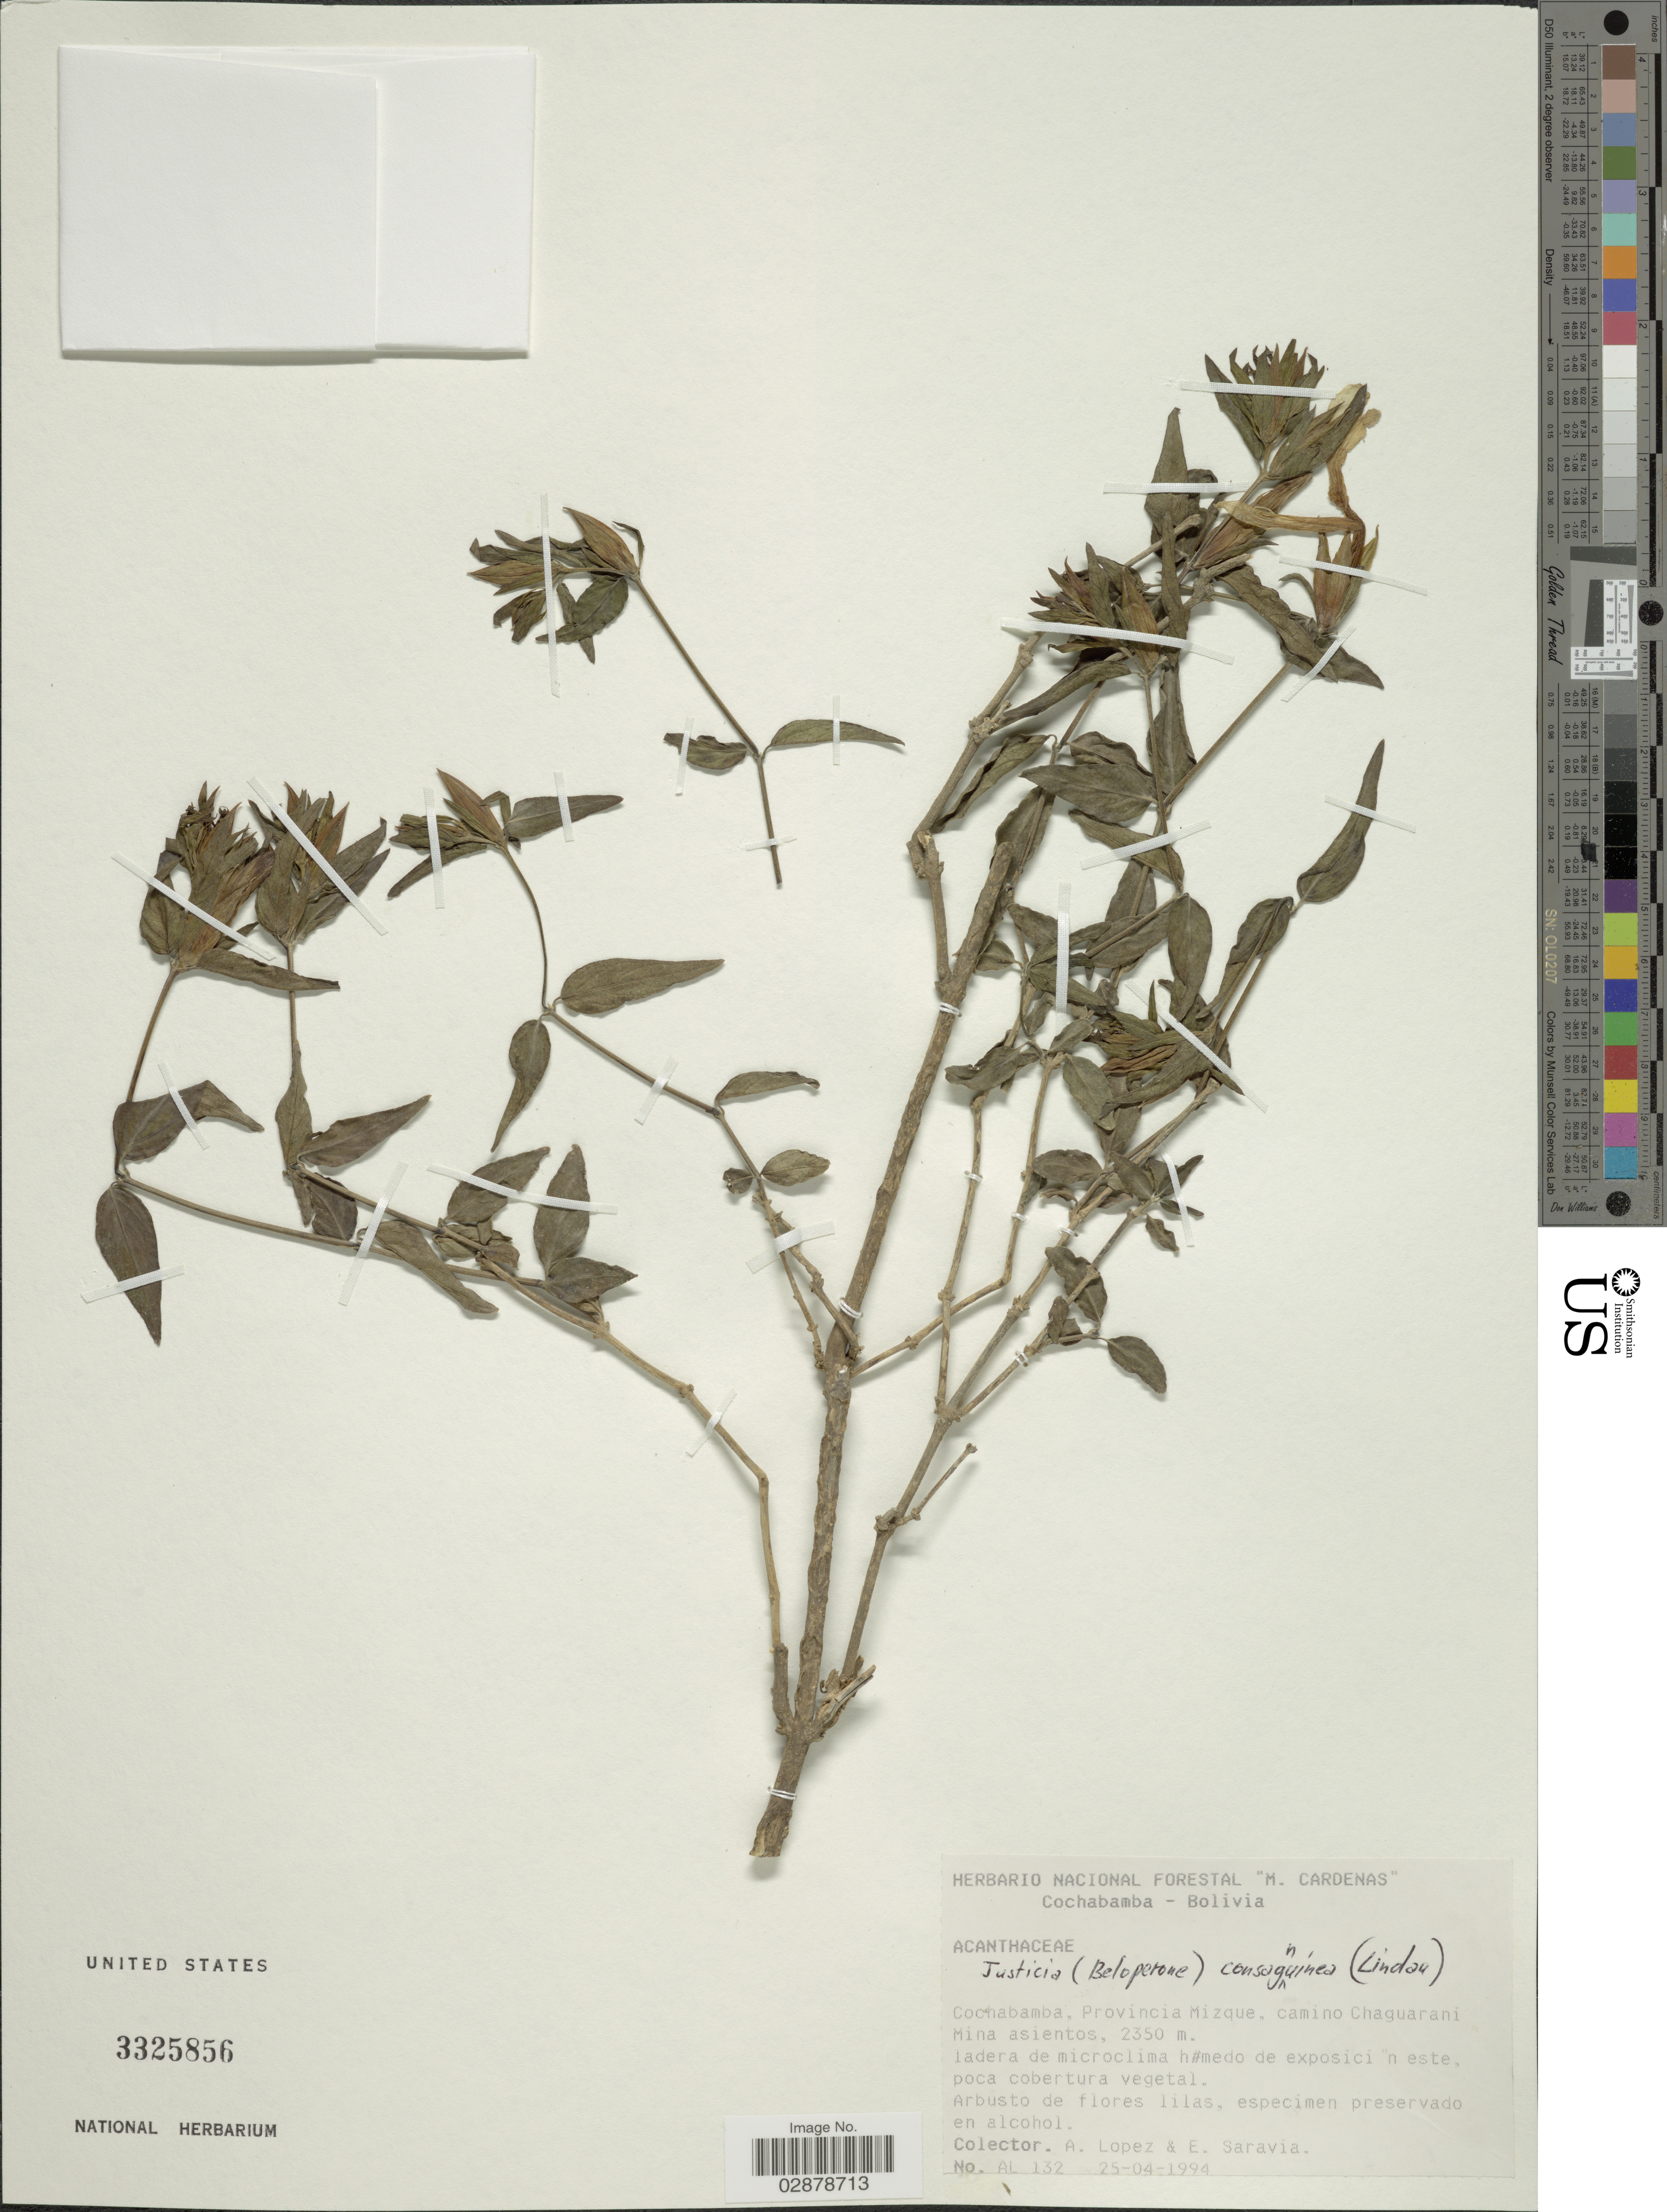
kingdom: Plantae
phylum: Tracheophyta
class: Magnoliopsida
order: Lamiales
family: Acanthaceae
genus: Justicia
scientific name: Justicia consanguinea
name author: (Lindau) Wassh. & C. Ezcurra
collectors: A. Lopez & E. Saravia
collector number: AL 132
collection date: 1994-04-25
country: Bolivia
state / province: Cochabamba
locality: Provincia Mizque, camino Chaguarani Mina asientos.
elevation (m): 2350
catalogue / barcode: US 3325856